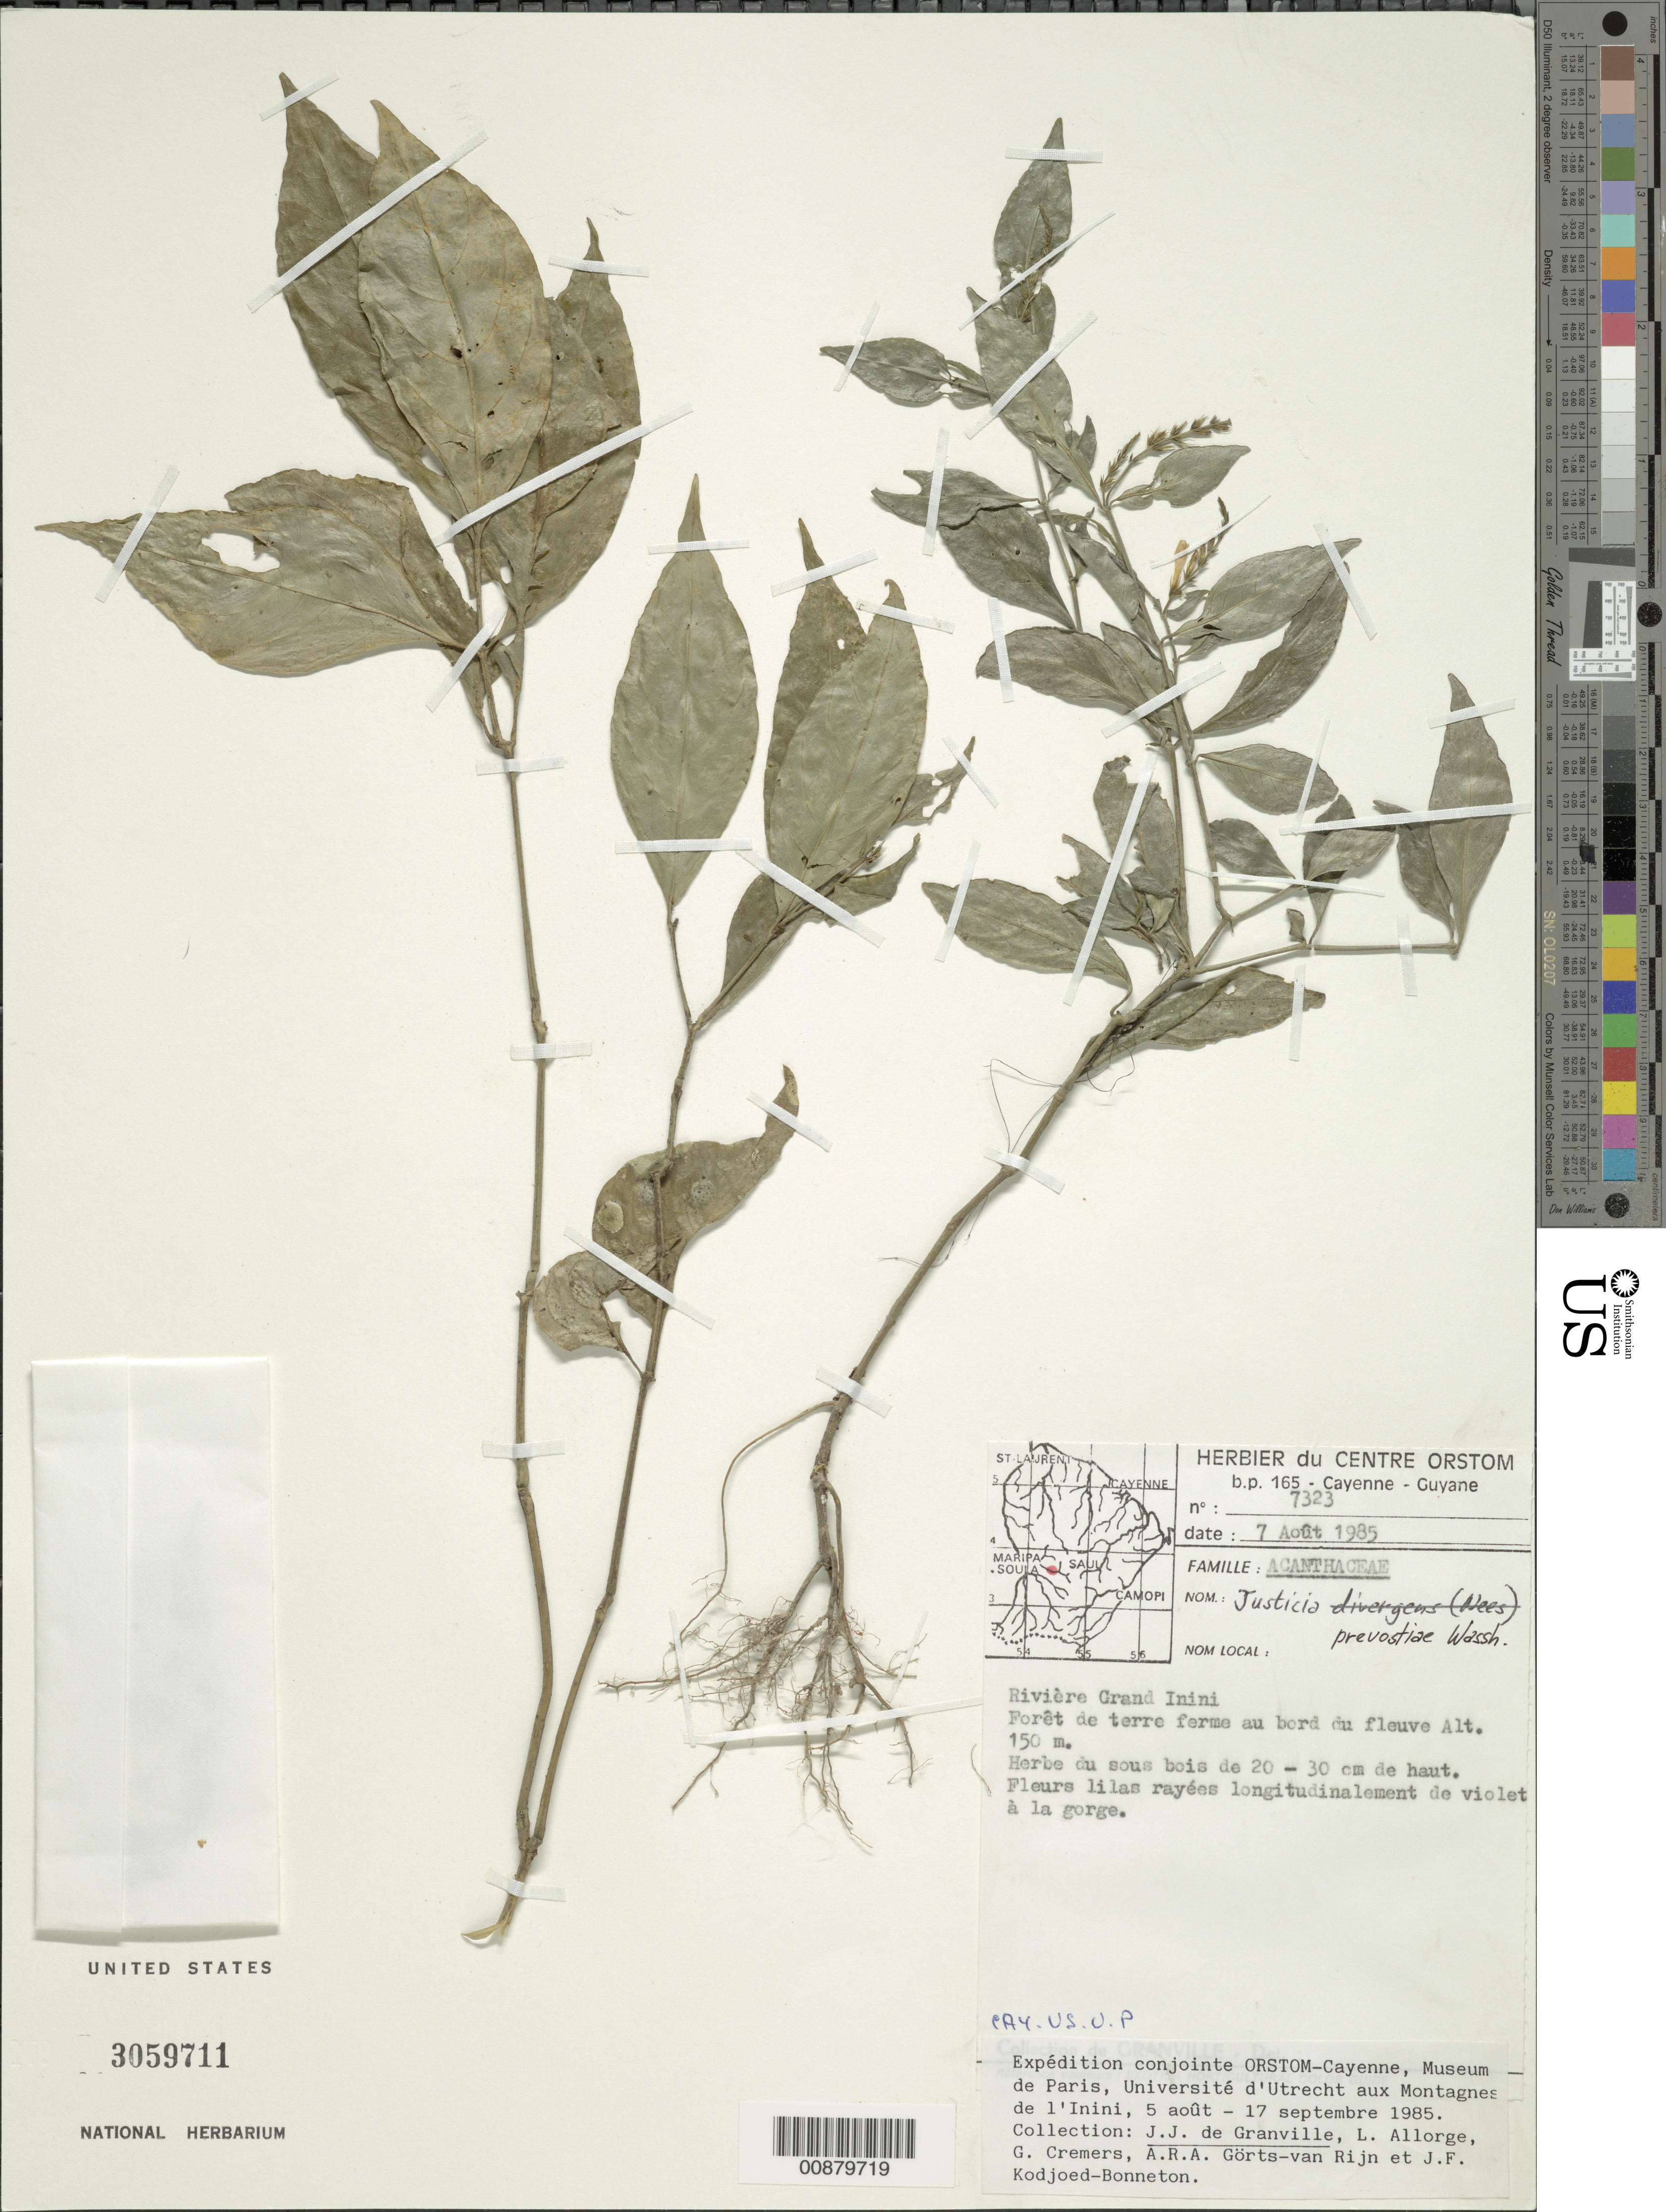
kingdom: Plantae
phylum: Tracheophyta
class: Magnoliopsida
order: Lamiales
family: Acanthaceae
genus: Justicia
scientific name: Justicia prevostiae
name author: Wassh.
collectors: J.-J. de Granville, L. Allorge, G. Cremers, A. .R. A. Görts-van Rijn & J. Kodjoed-Bonneton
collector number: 7323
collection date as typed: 7-Aug-85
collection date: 1985-08-07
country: French Guiana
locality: Rivière Grand Inini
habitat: Forêt de terre ferme au bord du fleuve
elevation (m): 150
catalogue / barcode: US 3059711